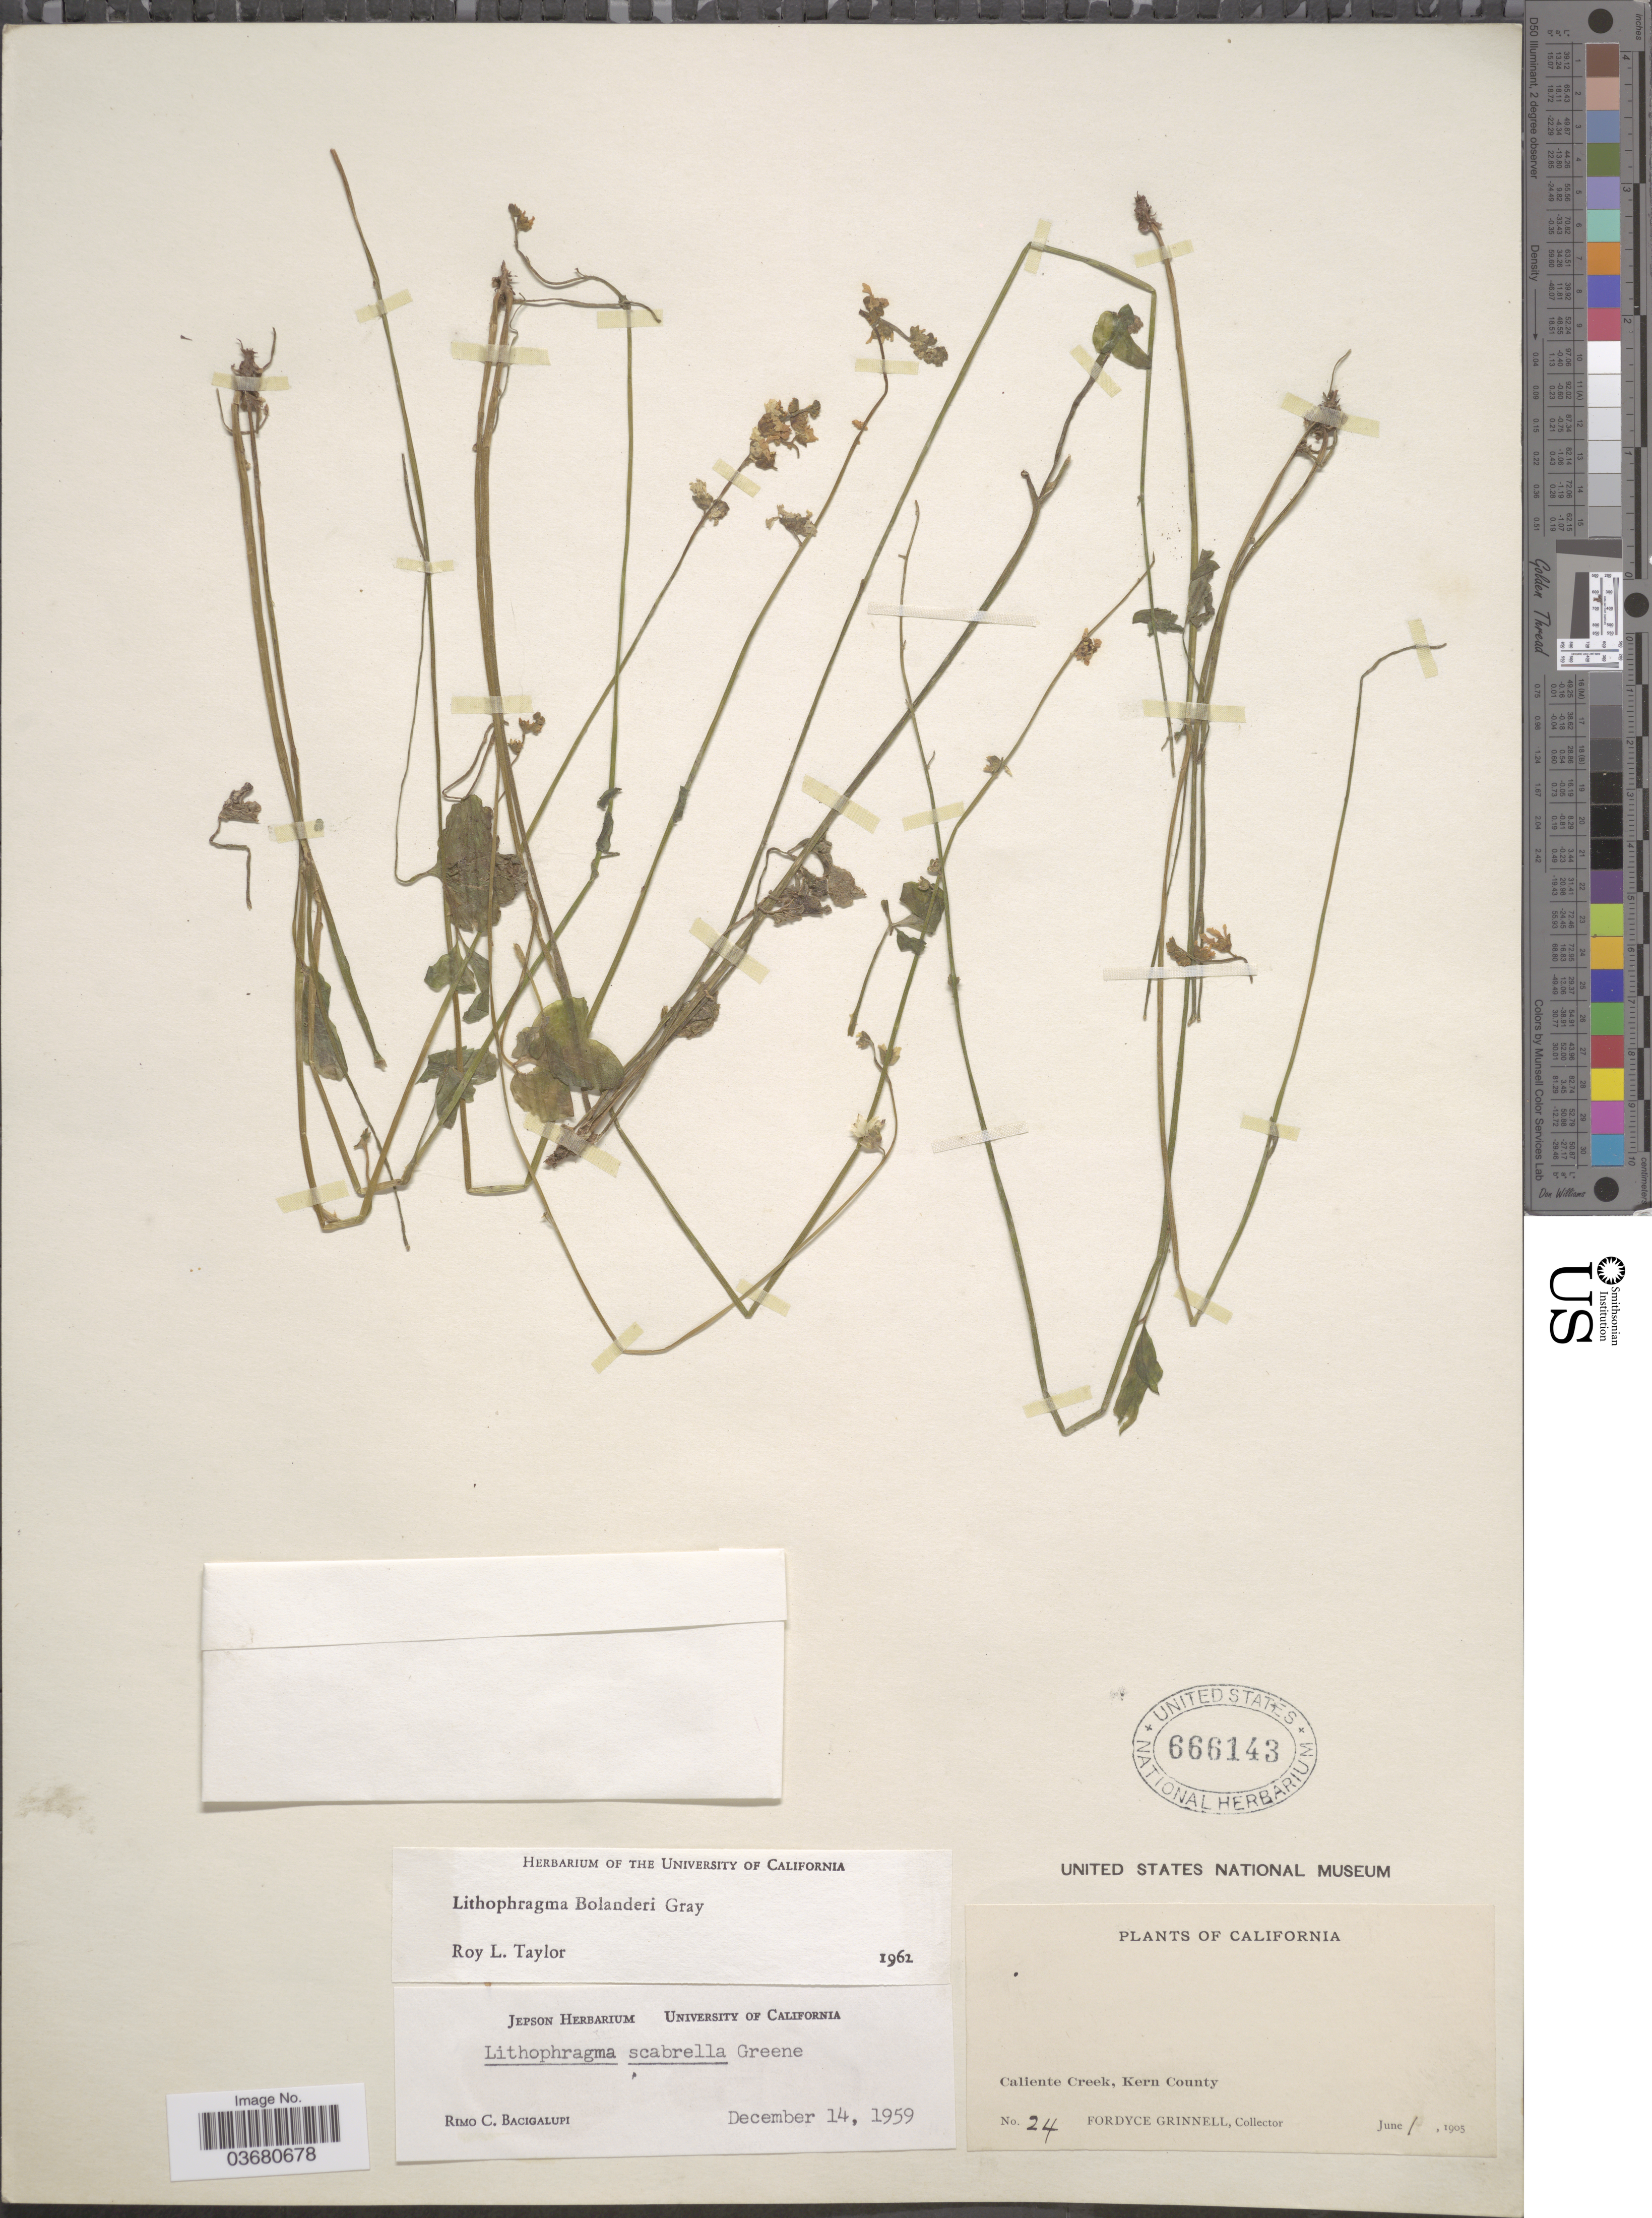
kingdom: Plantae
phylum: Tracheophyta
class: Magnoliopsida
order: Saxifragales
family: Saxifragaceae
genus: Lithophragma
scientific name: Lithophragma bolanderi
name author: A. Gray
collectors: F. Grinnell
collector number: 24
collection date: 1905-06-01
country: United States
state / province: California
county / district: Kern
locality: Caliente Creek, Kern County.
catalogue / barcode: US 666143